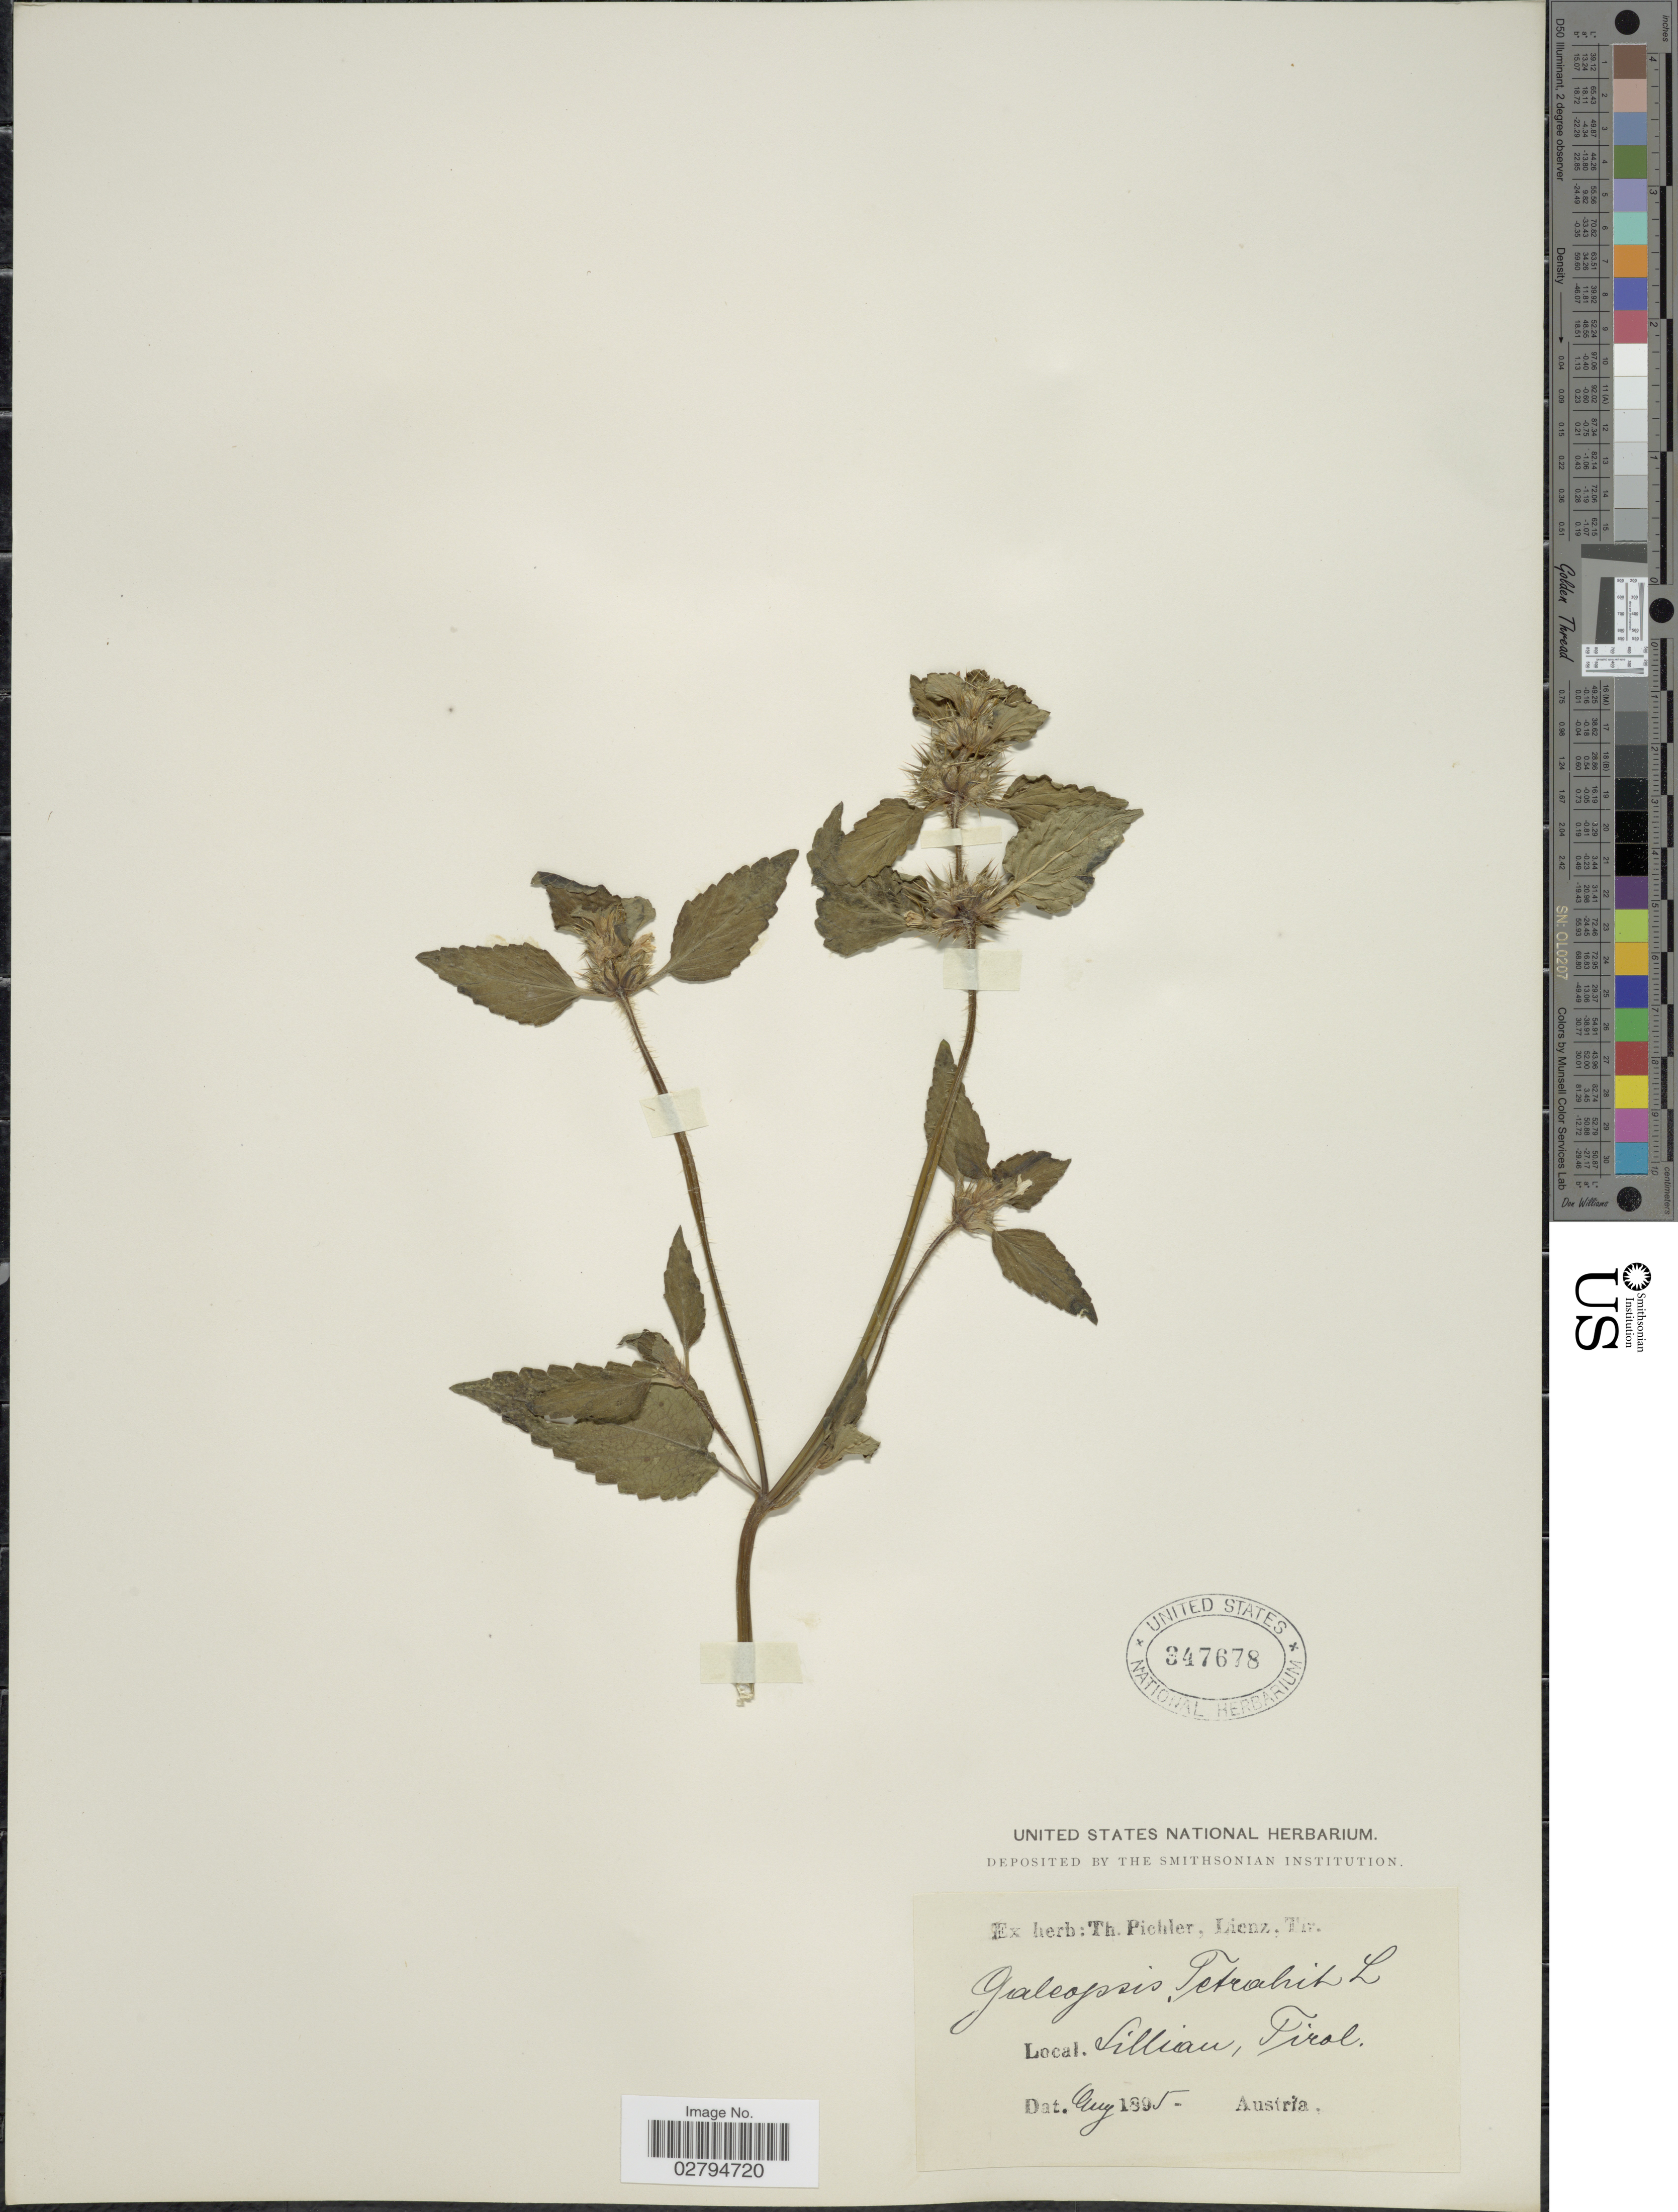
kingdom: Plantae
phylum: Tracheophyta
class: Magnoliopsida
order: Lamiales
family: Lamiaceae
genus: Galeopsis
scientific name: Galeopsis tetrahit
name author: L.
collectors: ex herb. T. Pichler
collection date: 1895-08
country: Austria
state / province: Tirol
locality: Lillian.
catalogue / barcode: US 347678